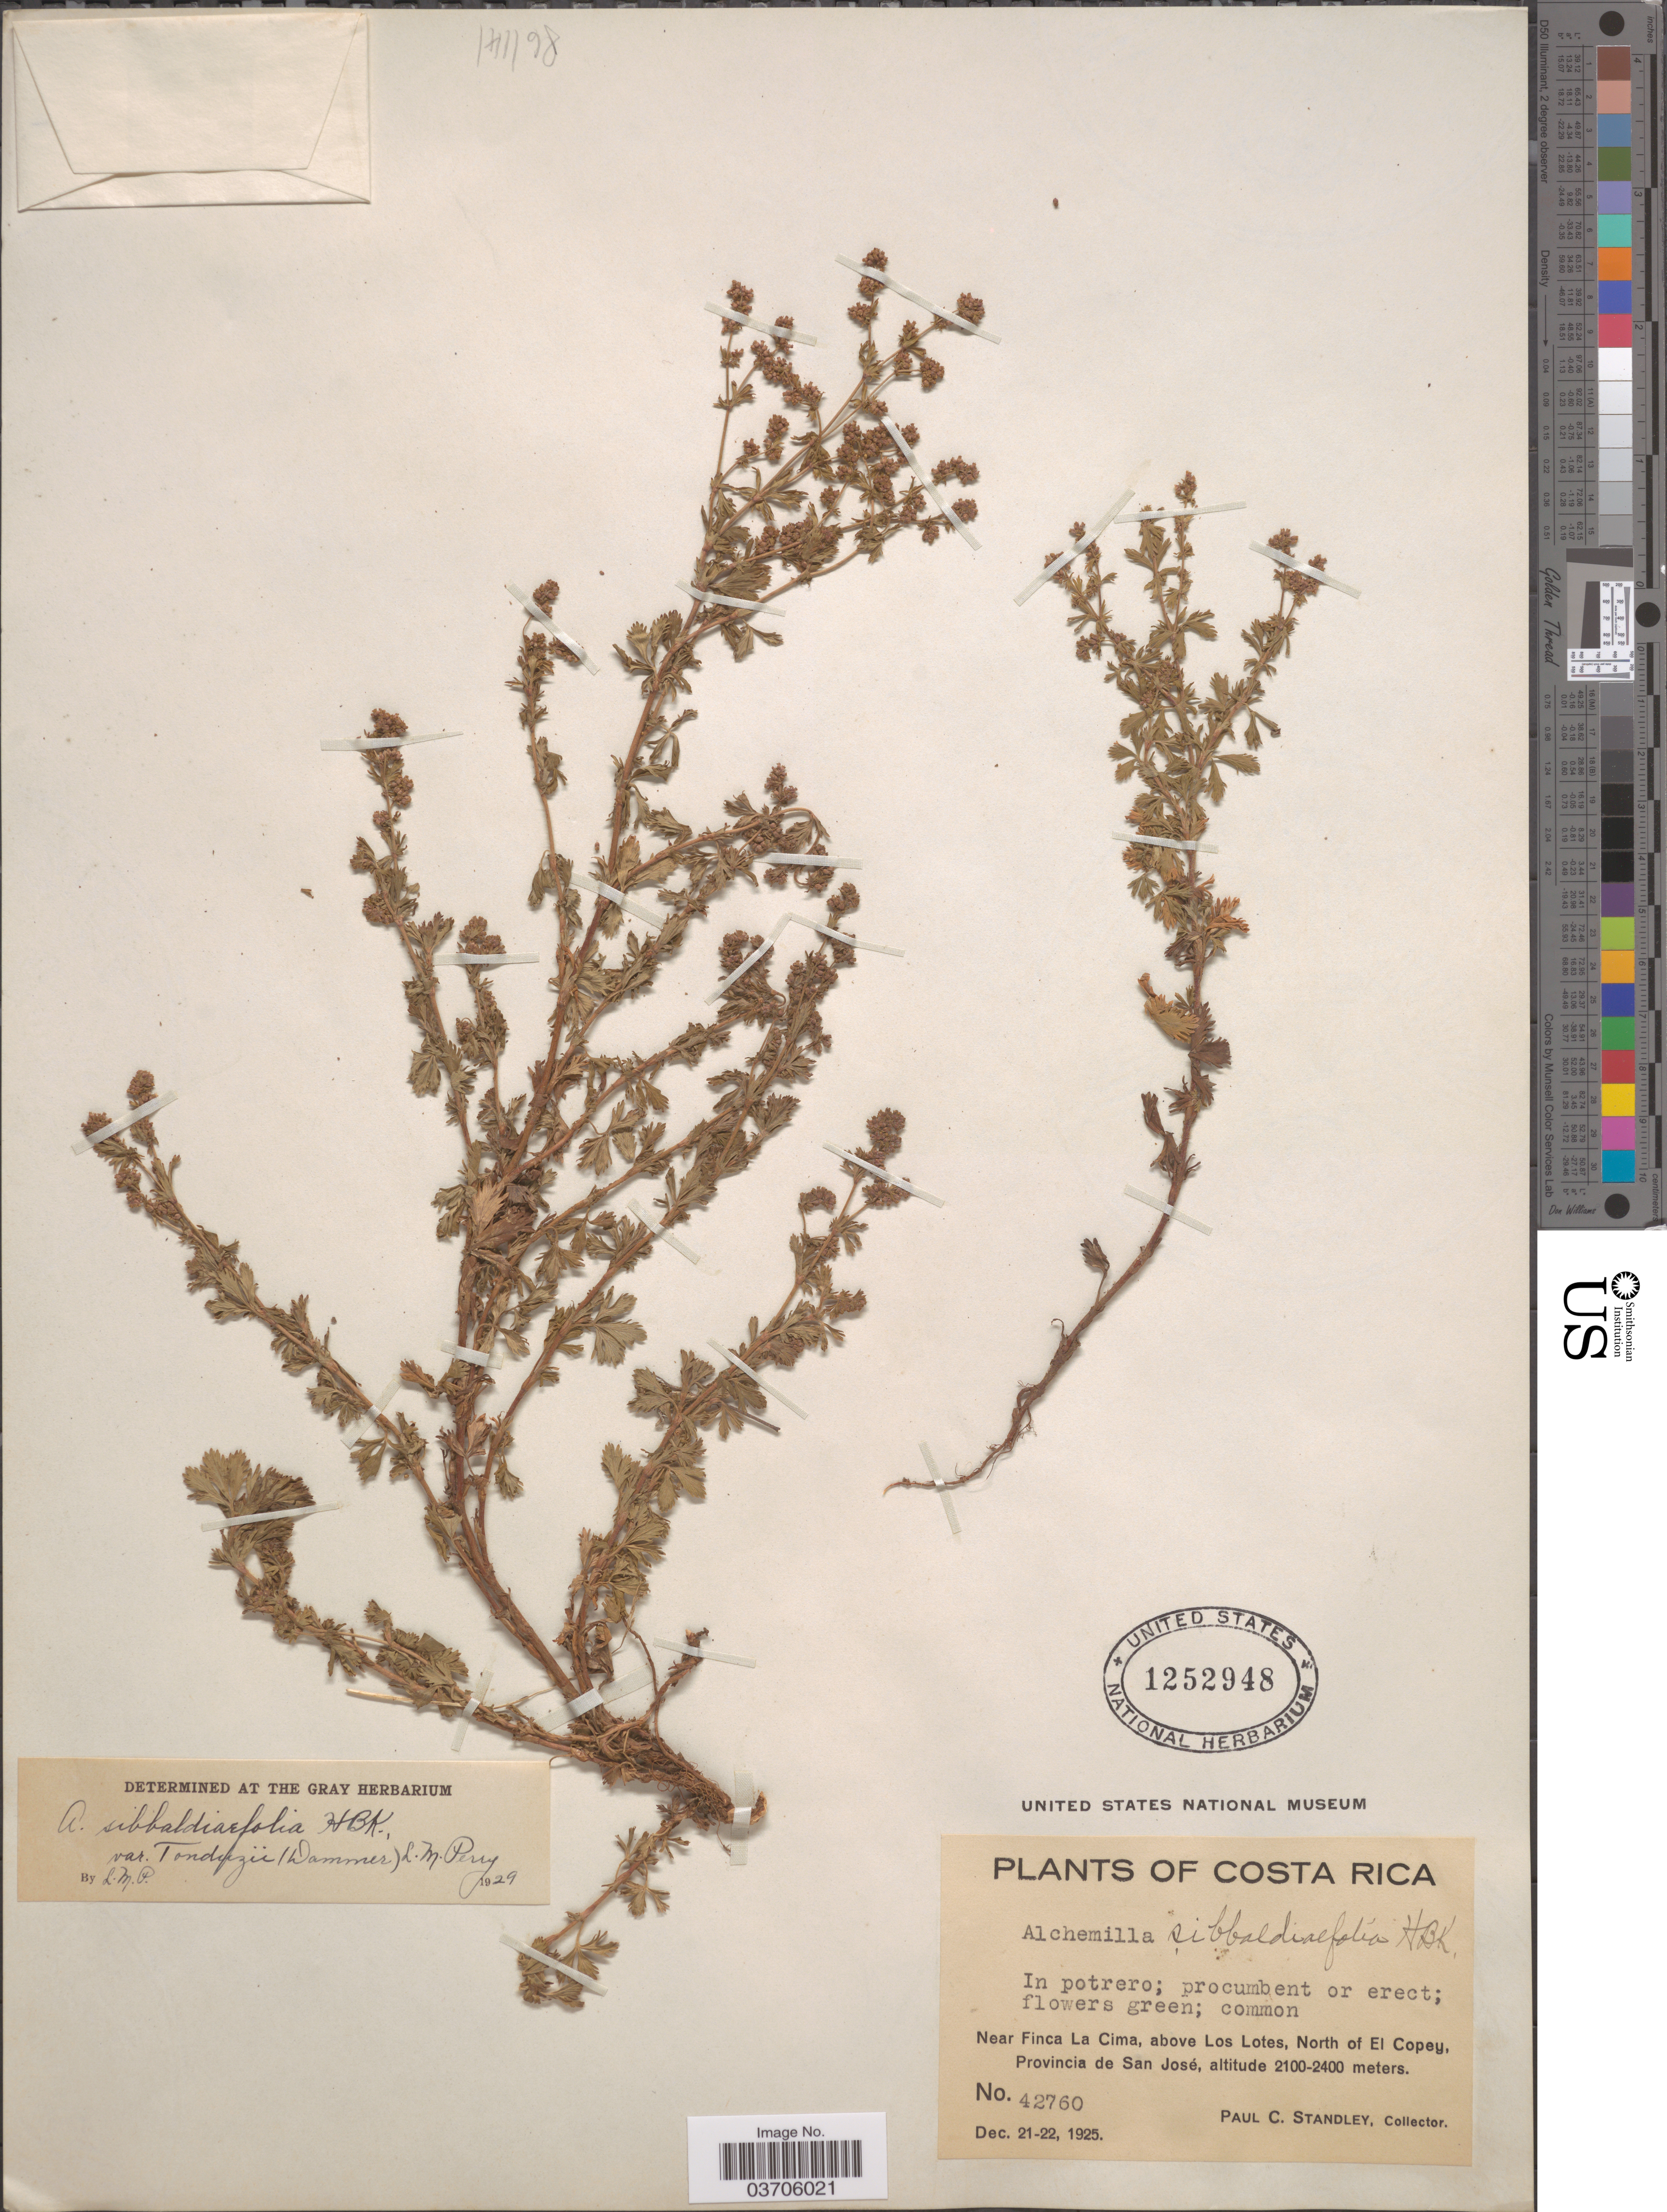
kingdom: Plantae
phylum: Tracheophyta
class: Magnoliopsida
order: Rosales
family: Rosaceae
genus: Lachemilla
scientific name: Lachemilla sibbaldiifolia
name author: (Kunth) Rydb.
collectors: P. C. Standley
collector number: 42760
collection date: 1925-12-21/1925-12-22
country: Costa Rica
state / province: San José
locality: Near Finca La Cima, above Los Lotes, North of El Copey.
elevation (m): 2100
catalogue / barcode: US 1252948